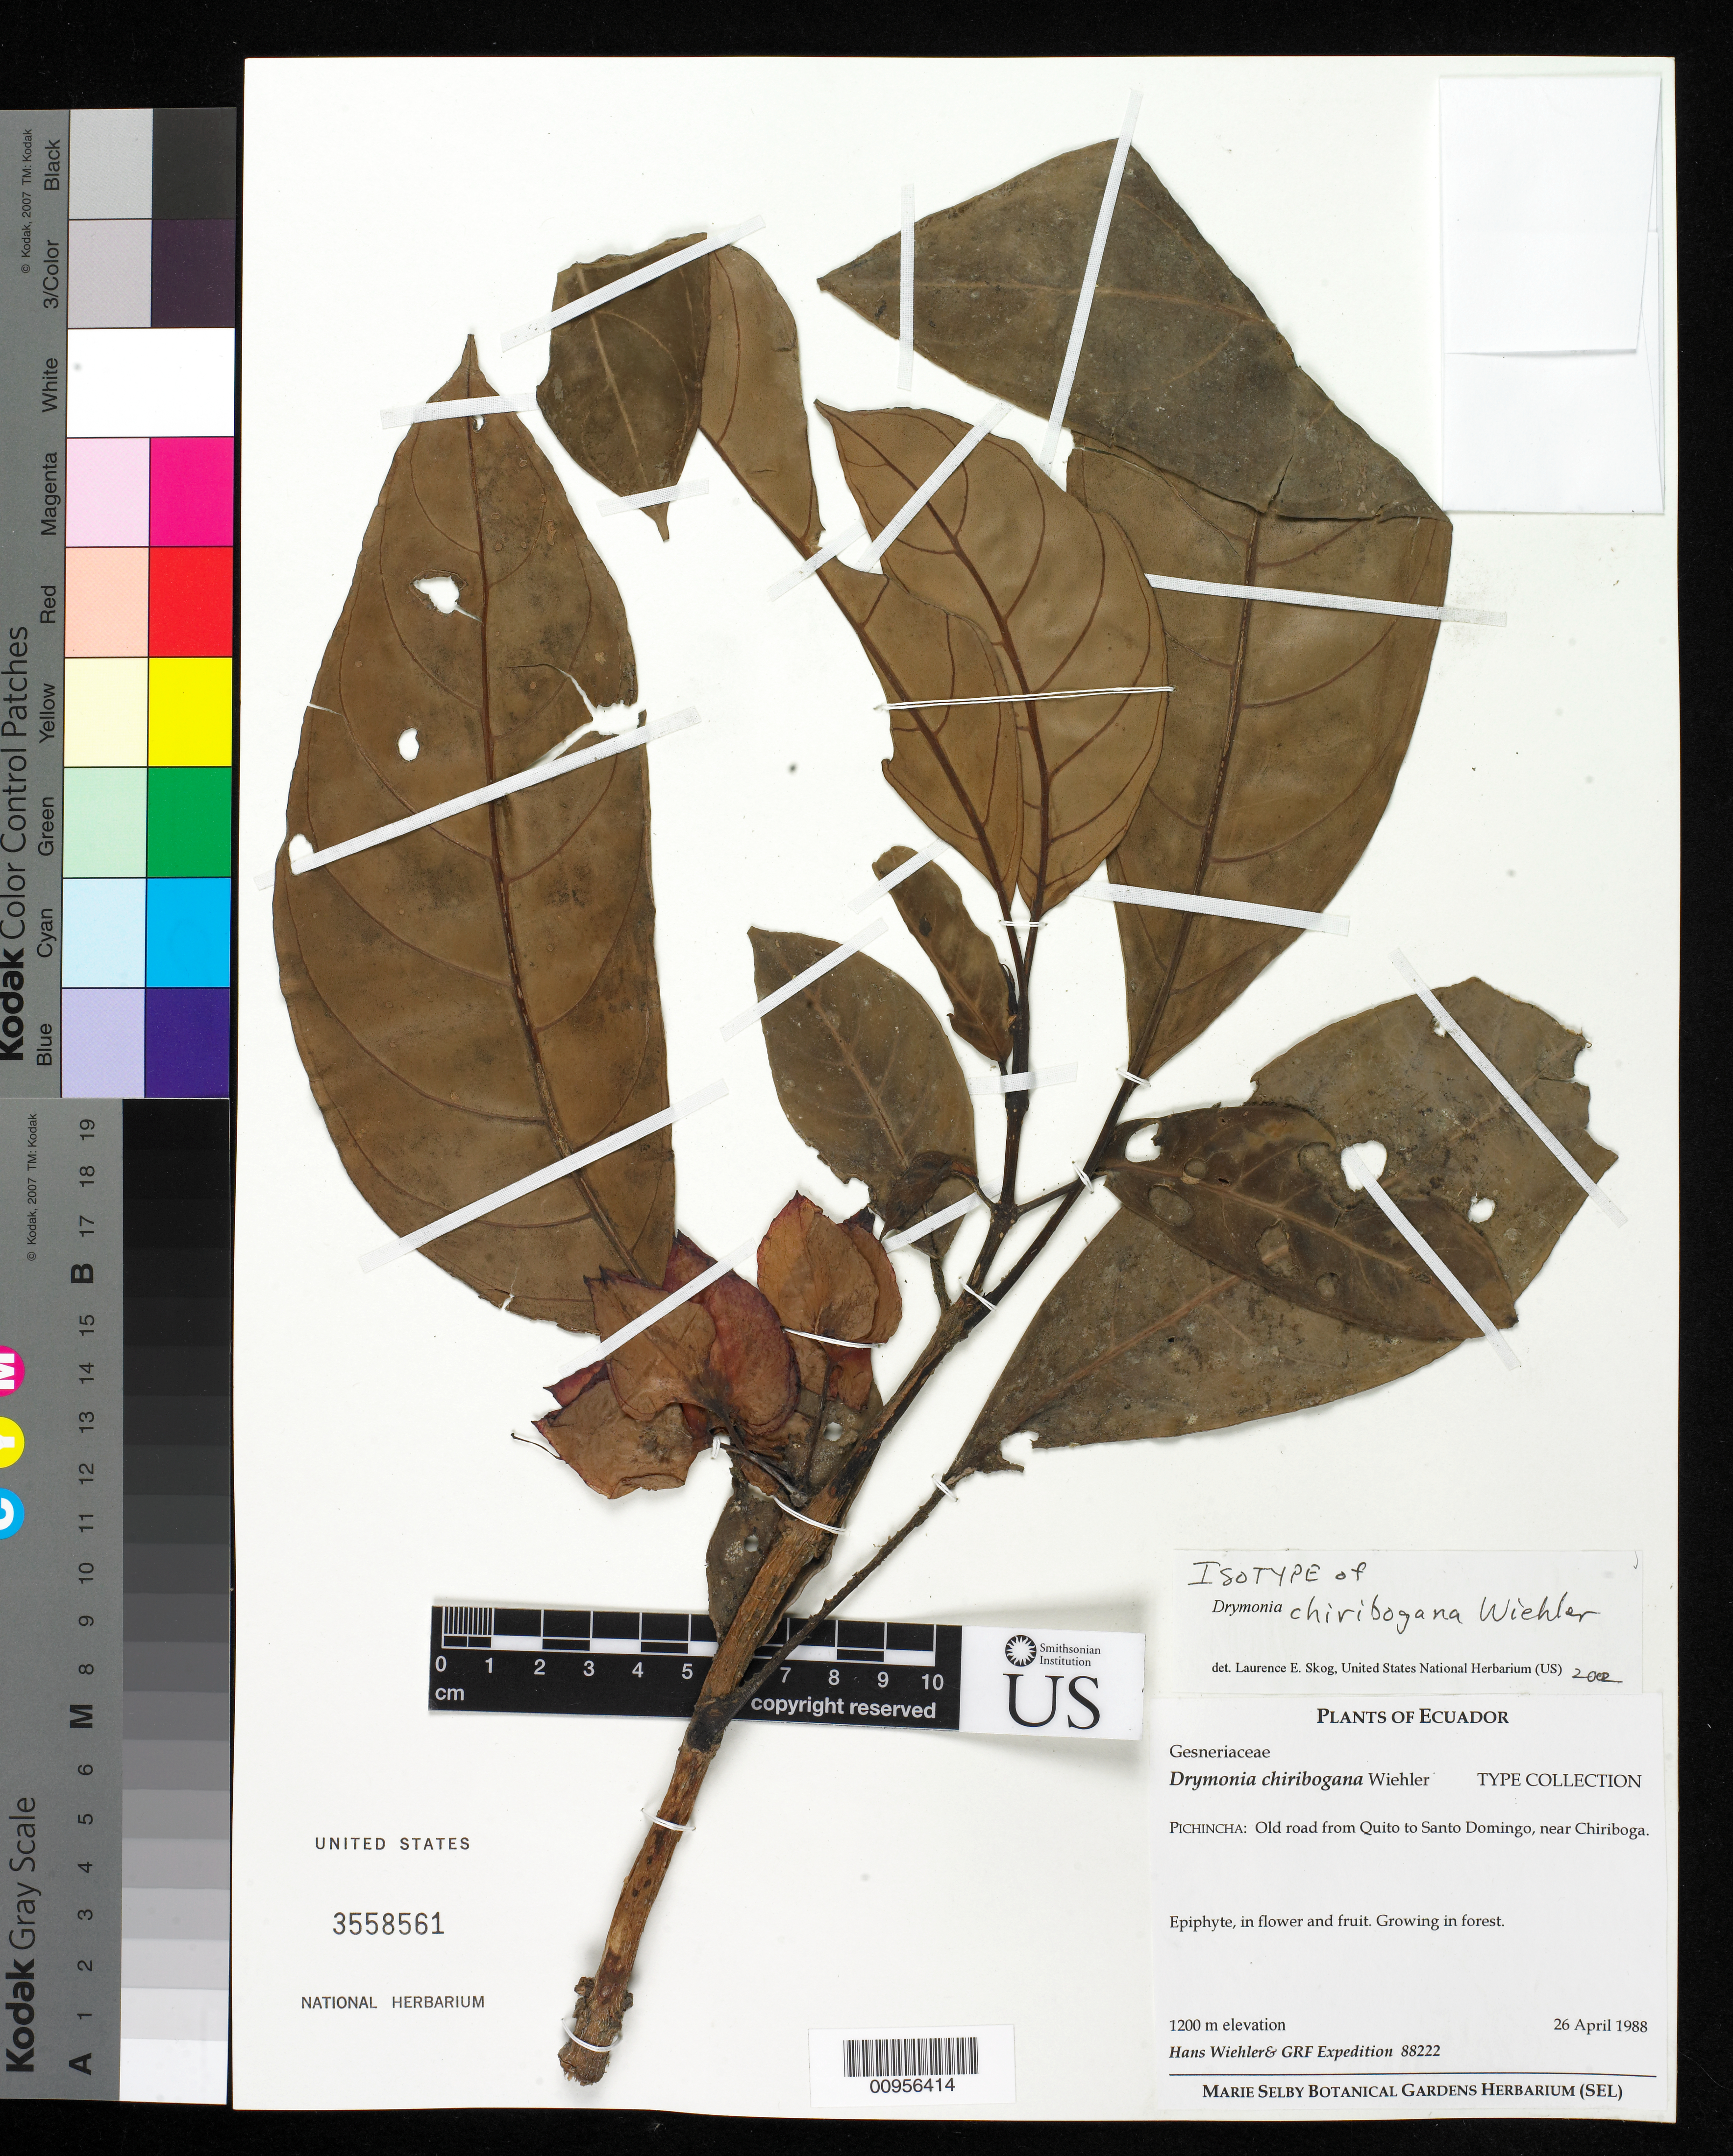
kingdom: Plantae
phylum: Tracheophyta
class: Magnoliopsida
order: Lamiales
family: Gesneriaceae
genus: Drymonia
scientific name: Drymonia chiribogana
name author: Wiehler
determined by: Skog, Laurence E.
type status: Isotype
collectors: H. J. Wiehler & GRF Expedition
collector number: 88222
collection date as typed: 26 Apr 1988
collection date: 1988-04-26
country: Ecuador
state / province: Pichincha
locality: Pichincha: old road from Quito to Santo Domingo, near Chiriboga.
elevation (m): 1200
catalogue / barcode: US 3558561